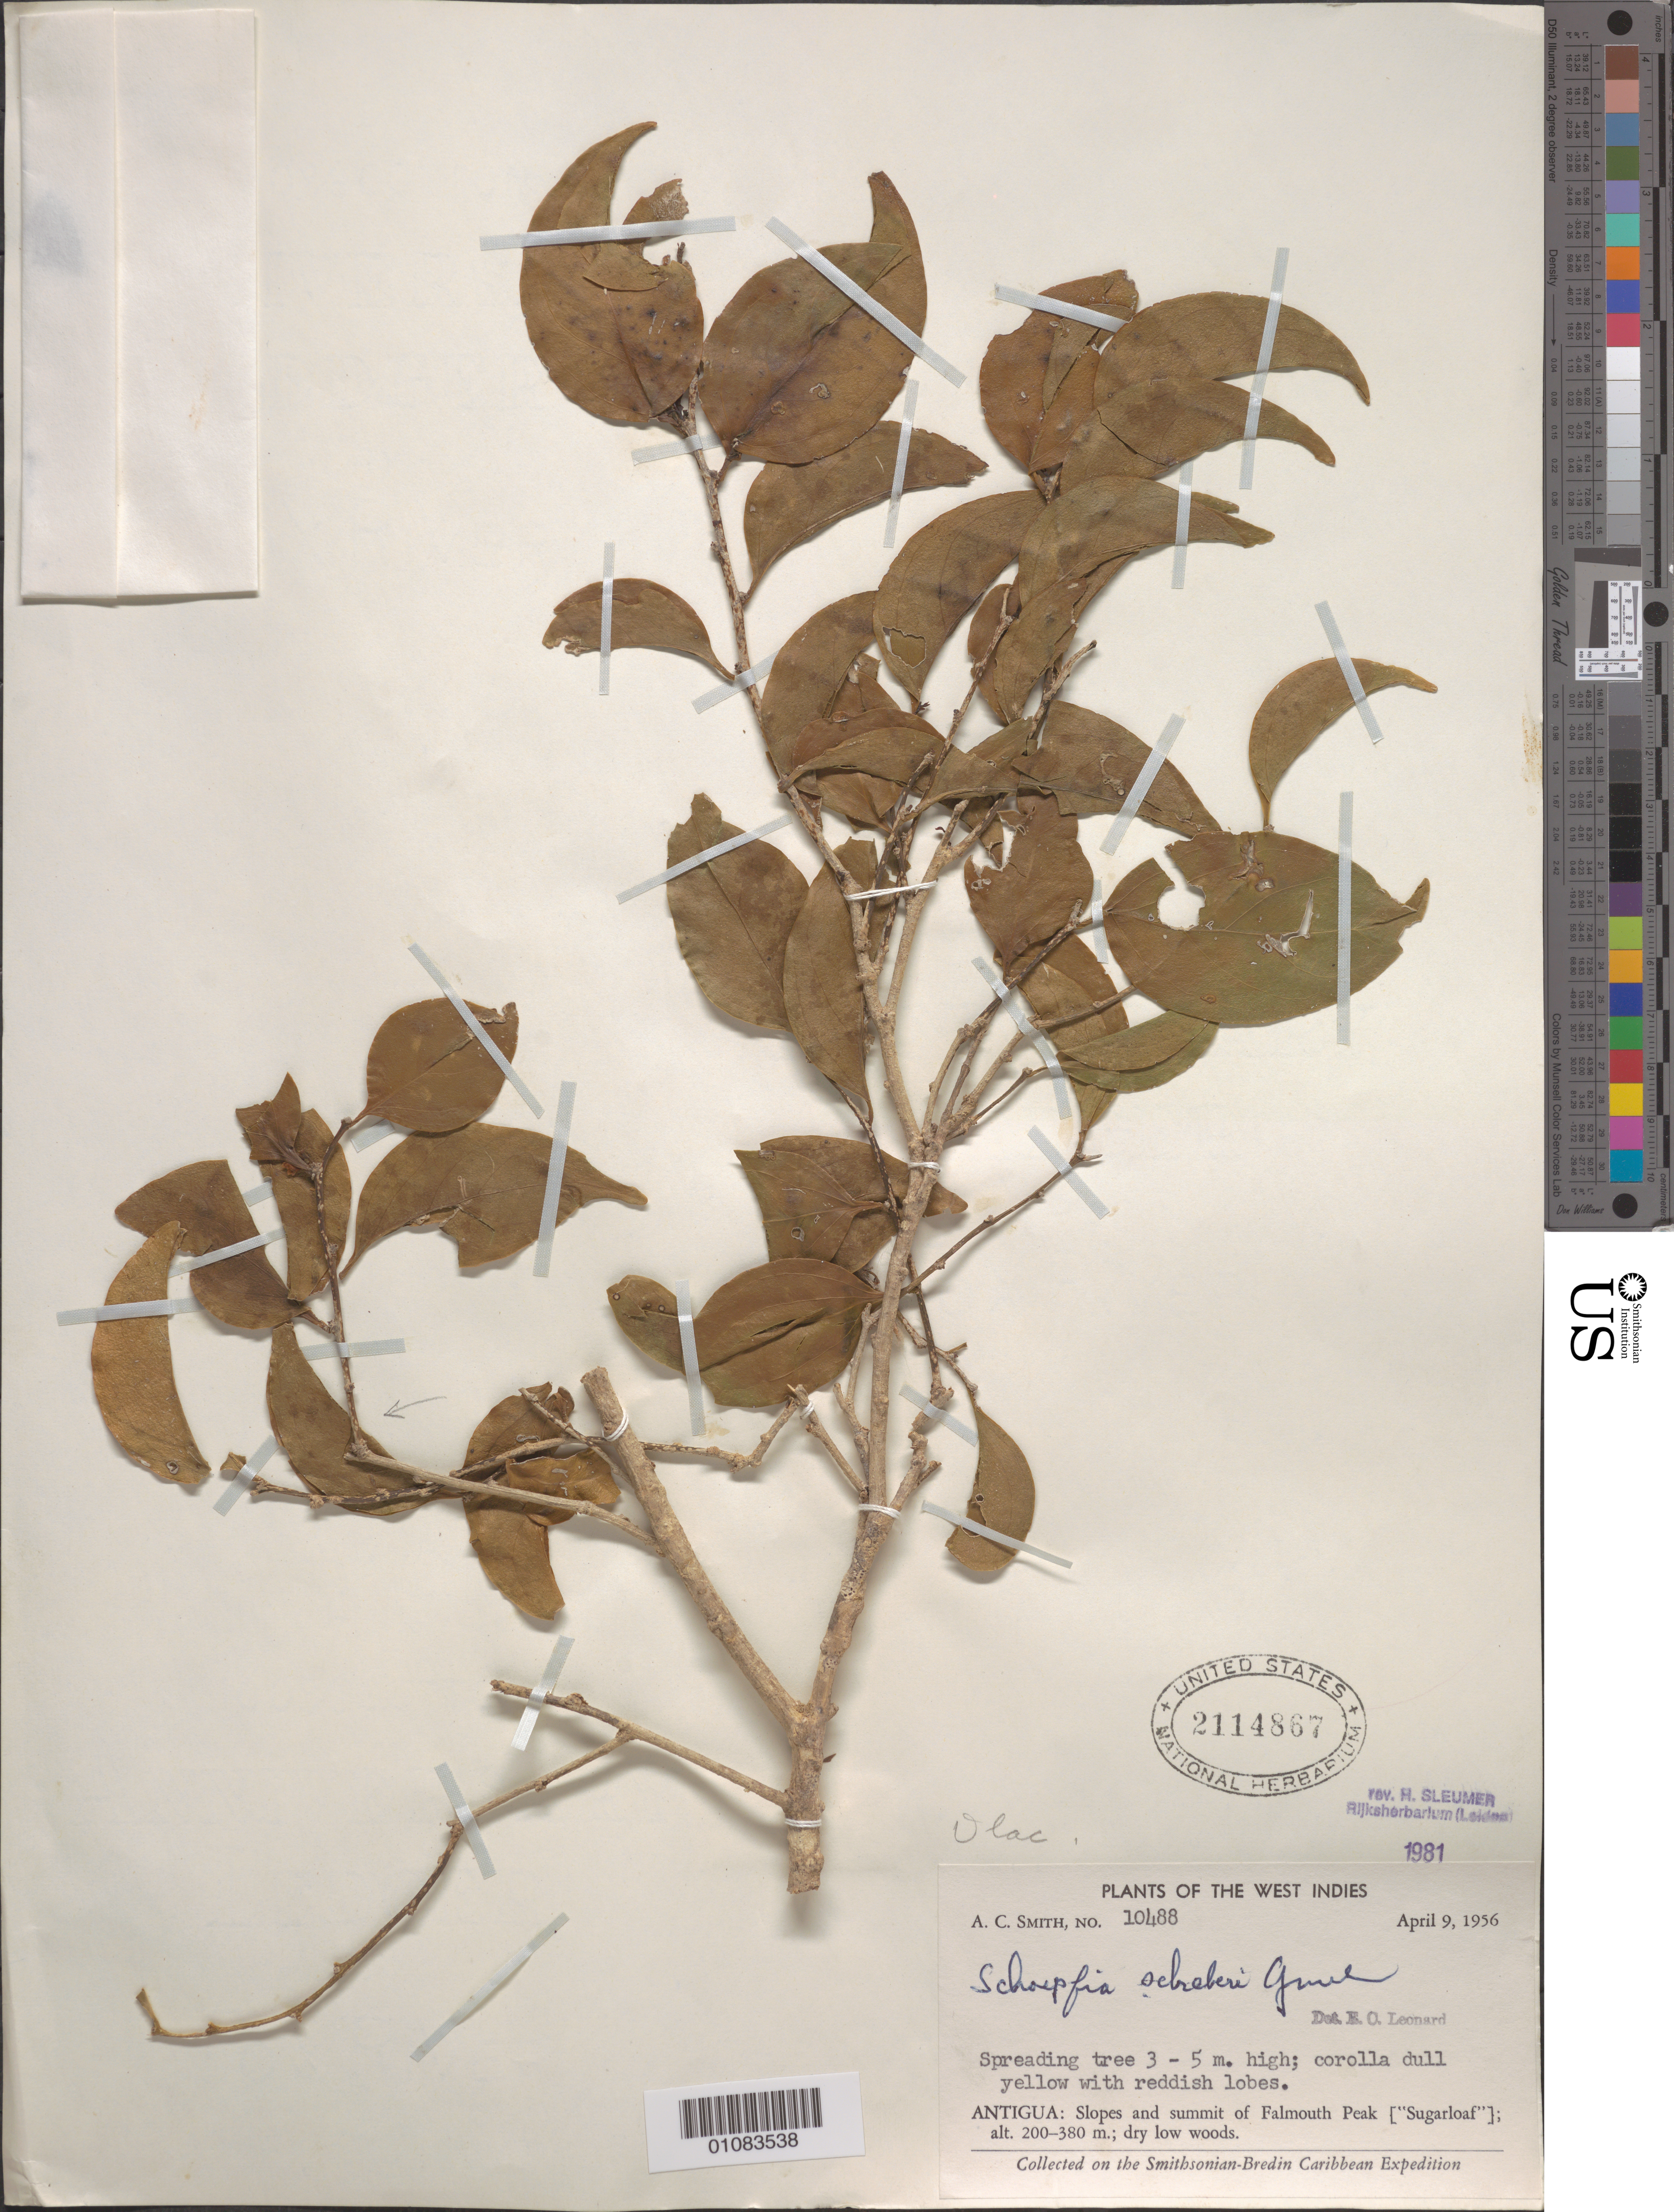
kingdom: Plantae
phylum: Tracheophyta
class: Magnoliopsida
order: Santalales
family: Schoepfiaceae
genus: Schoepfia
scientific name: Schoepfia schreberi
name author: J.F. Gmel.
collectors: A. C. Smith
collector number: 10488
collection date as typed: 09 Apr 1956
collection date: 1956-04-09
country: Antigua and Barbuda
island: Antigua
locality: Slopes and summit of Falmouth Peak ["Sugarloaf"]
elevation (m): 200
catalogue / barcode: US 2114867